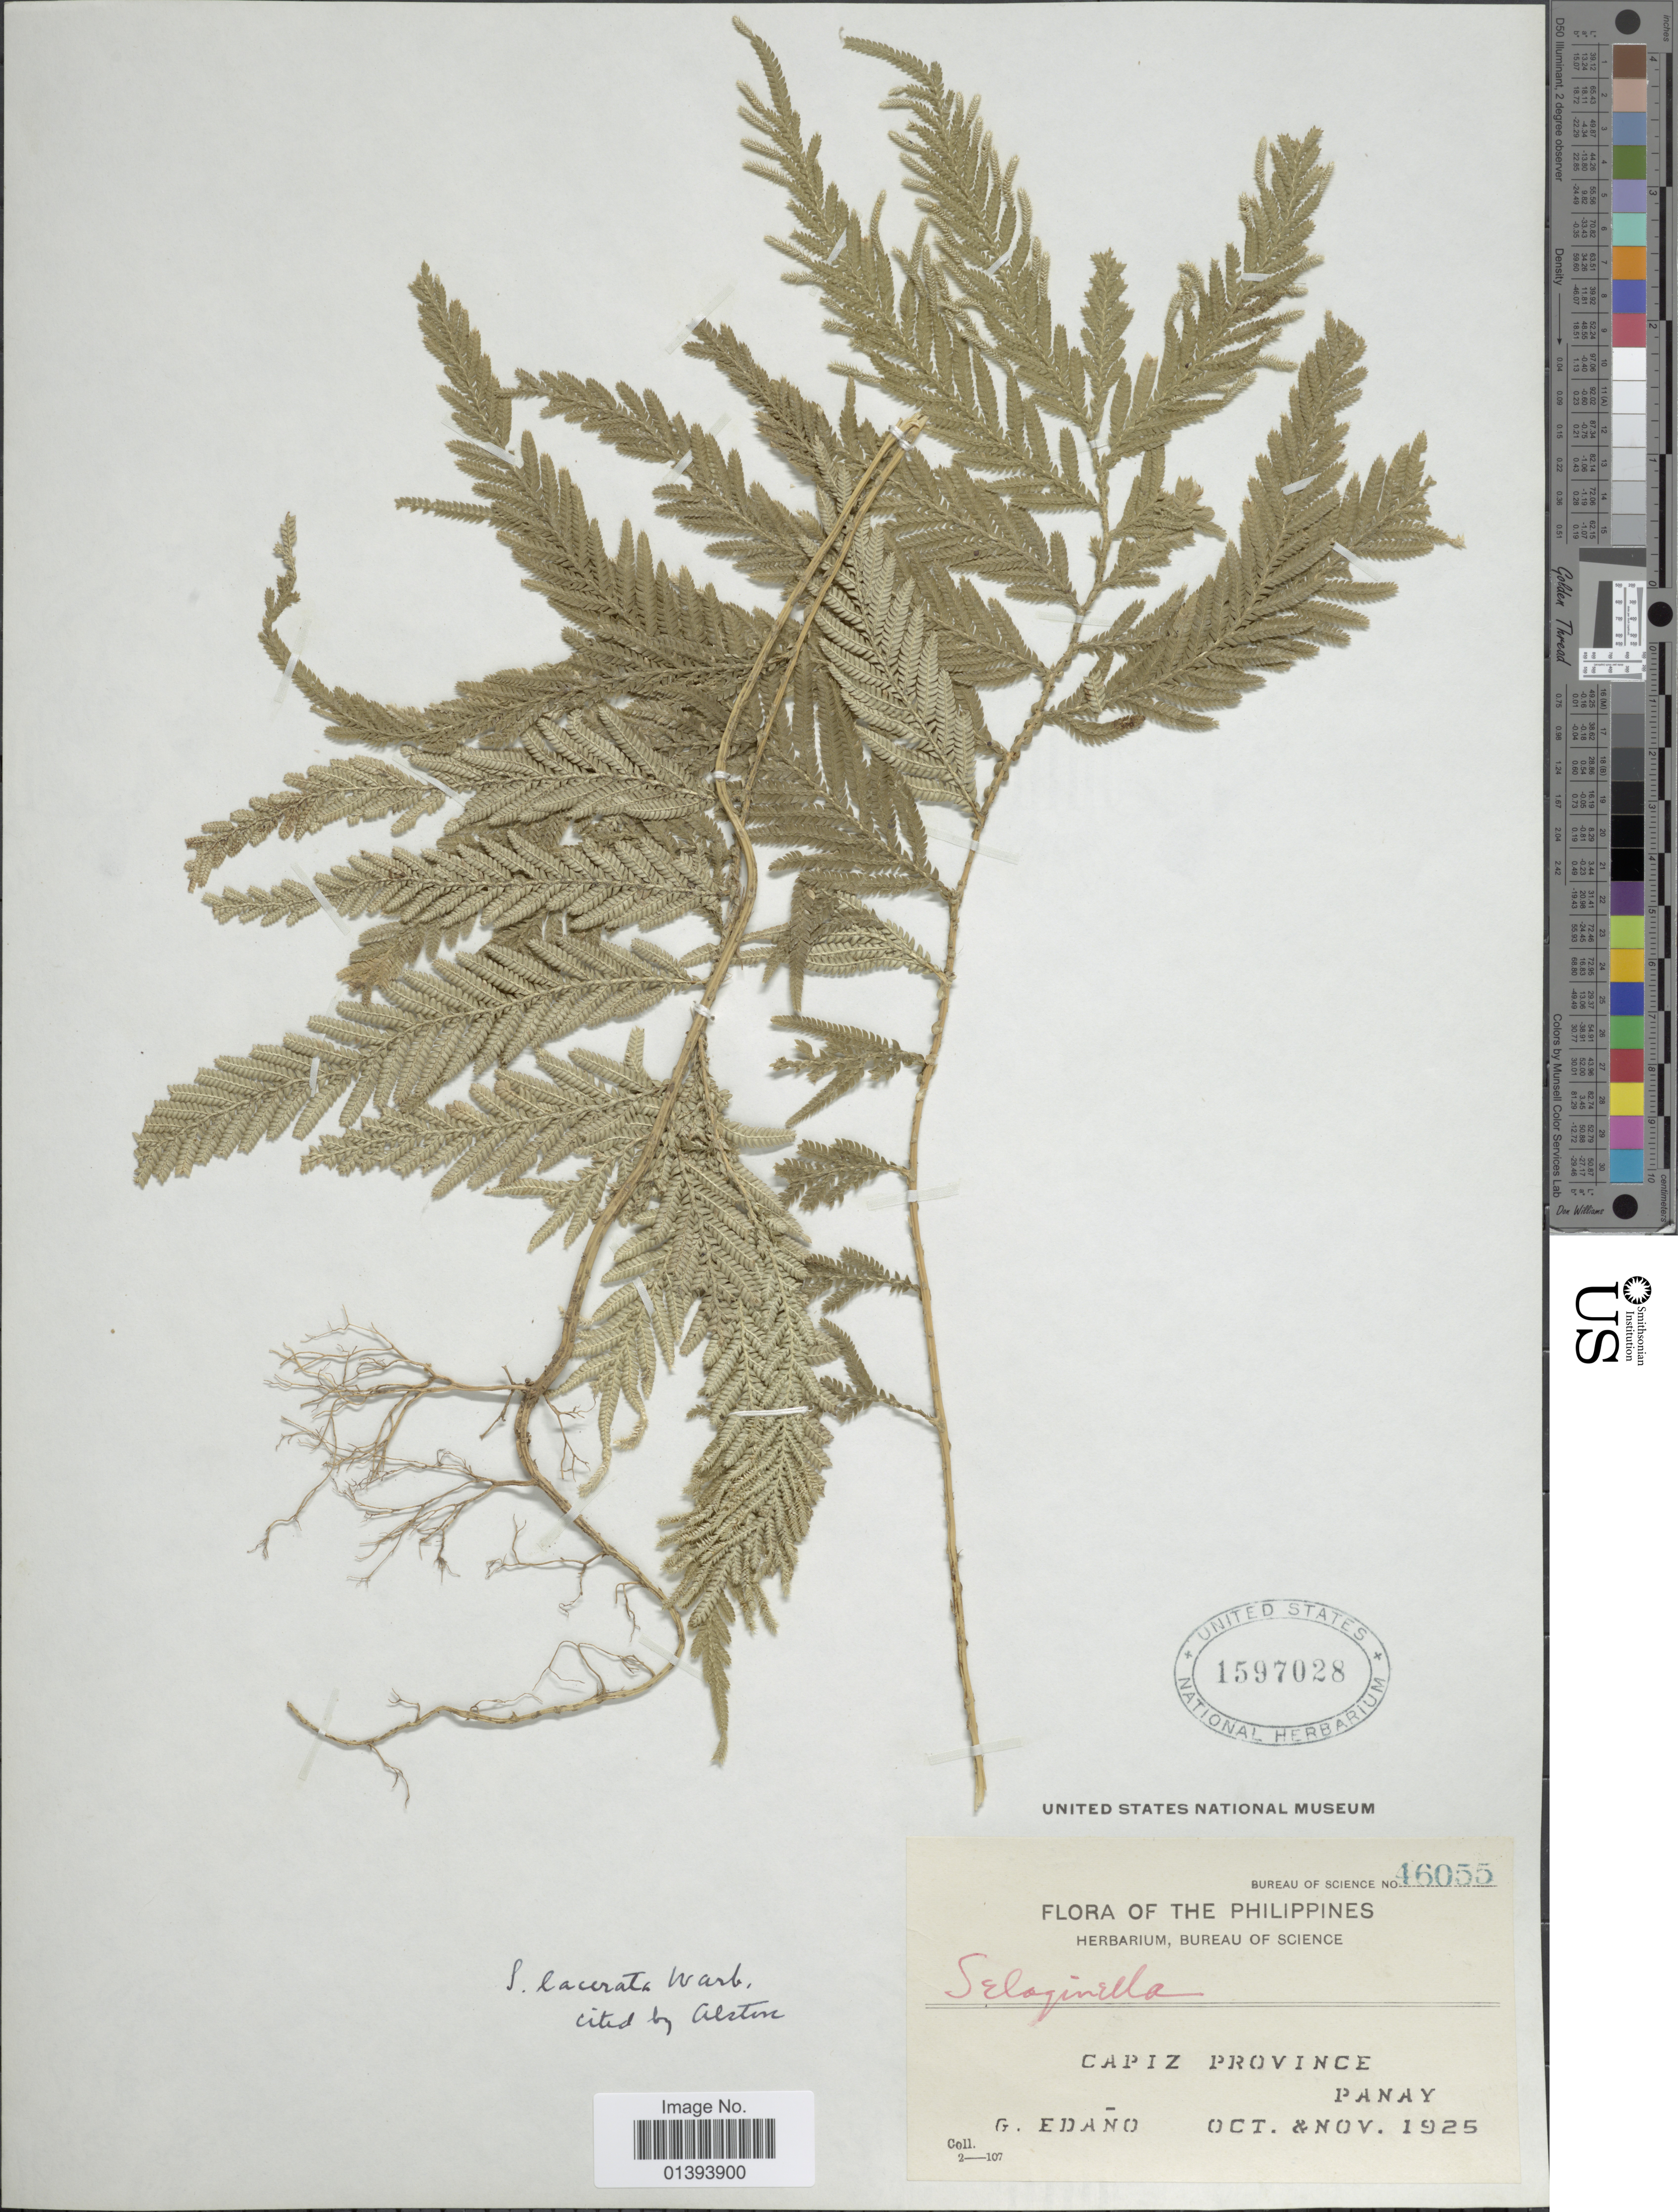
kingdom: Plantae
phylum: Tracheophyta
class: Lycopodiopsida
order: Selaginellales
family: Selaginellaceae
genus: Selaginella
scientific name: Selaginella lacerata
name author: Warb.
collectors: G. Edaño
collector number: Bureau of Science 46055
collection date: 1925-10/1925-11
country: Philippines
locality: Capiz Province, Panay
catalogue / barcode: US 1597028